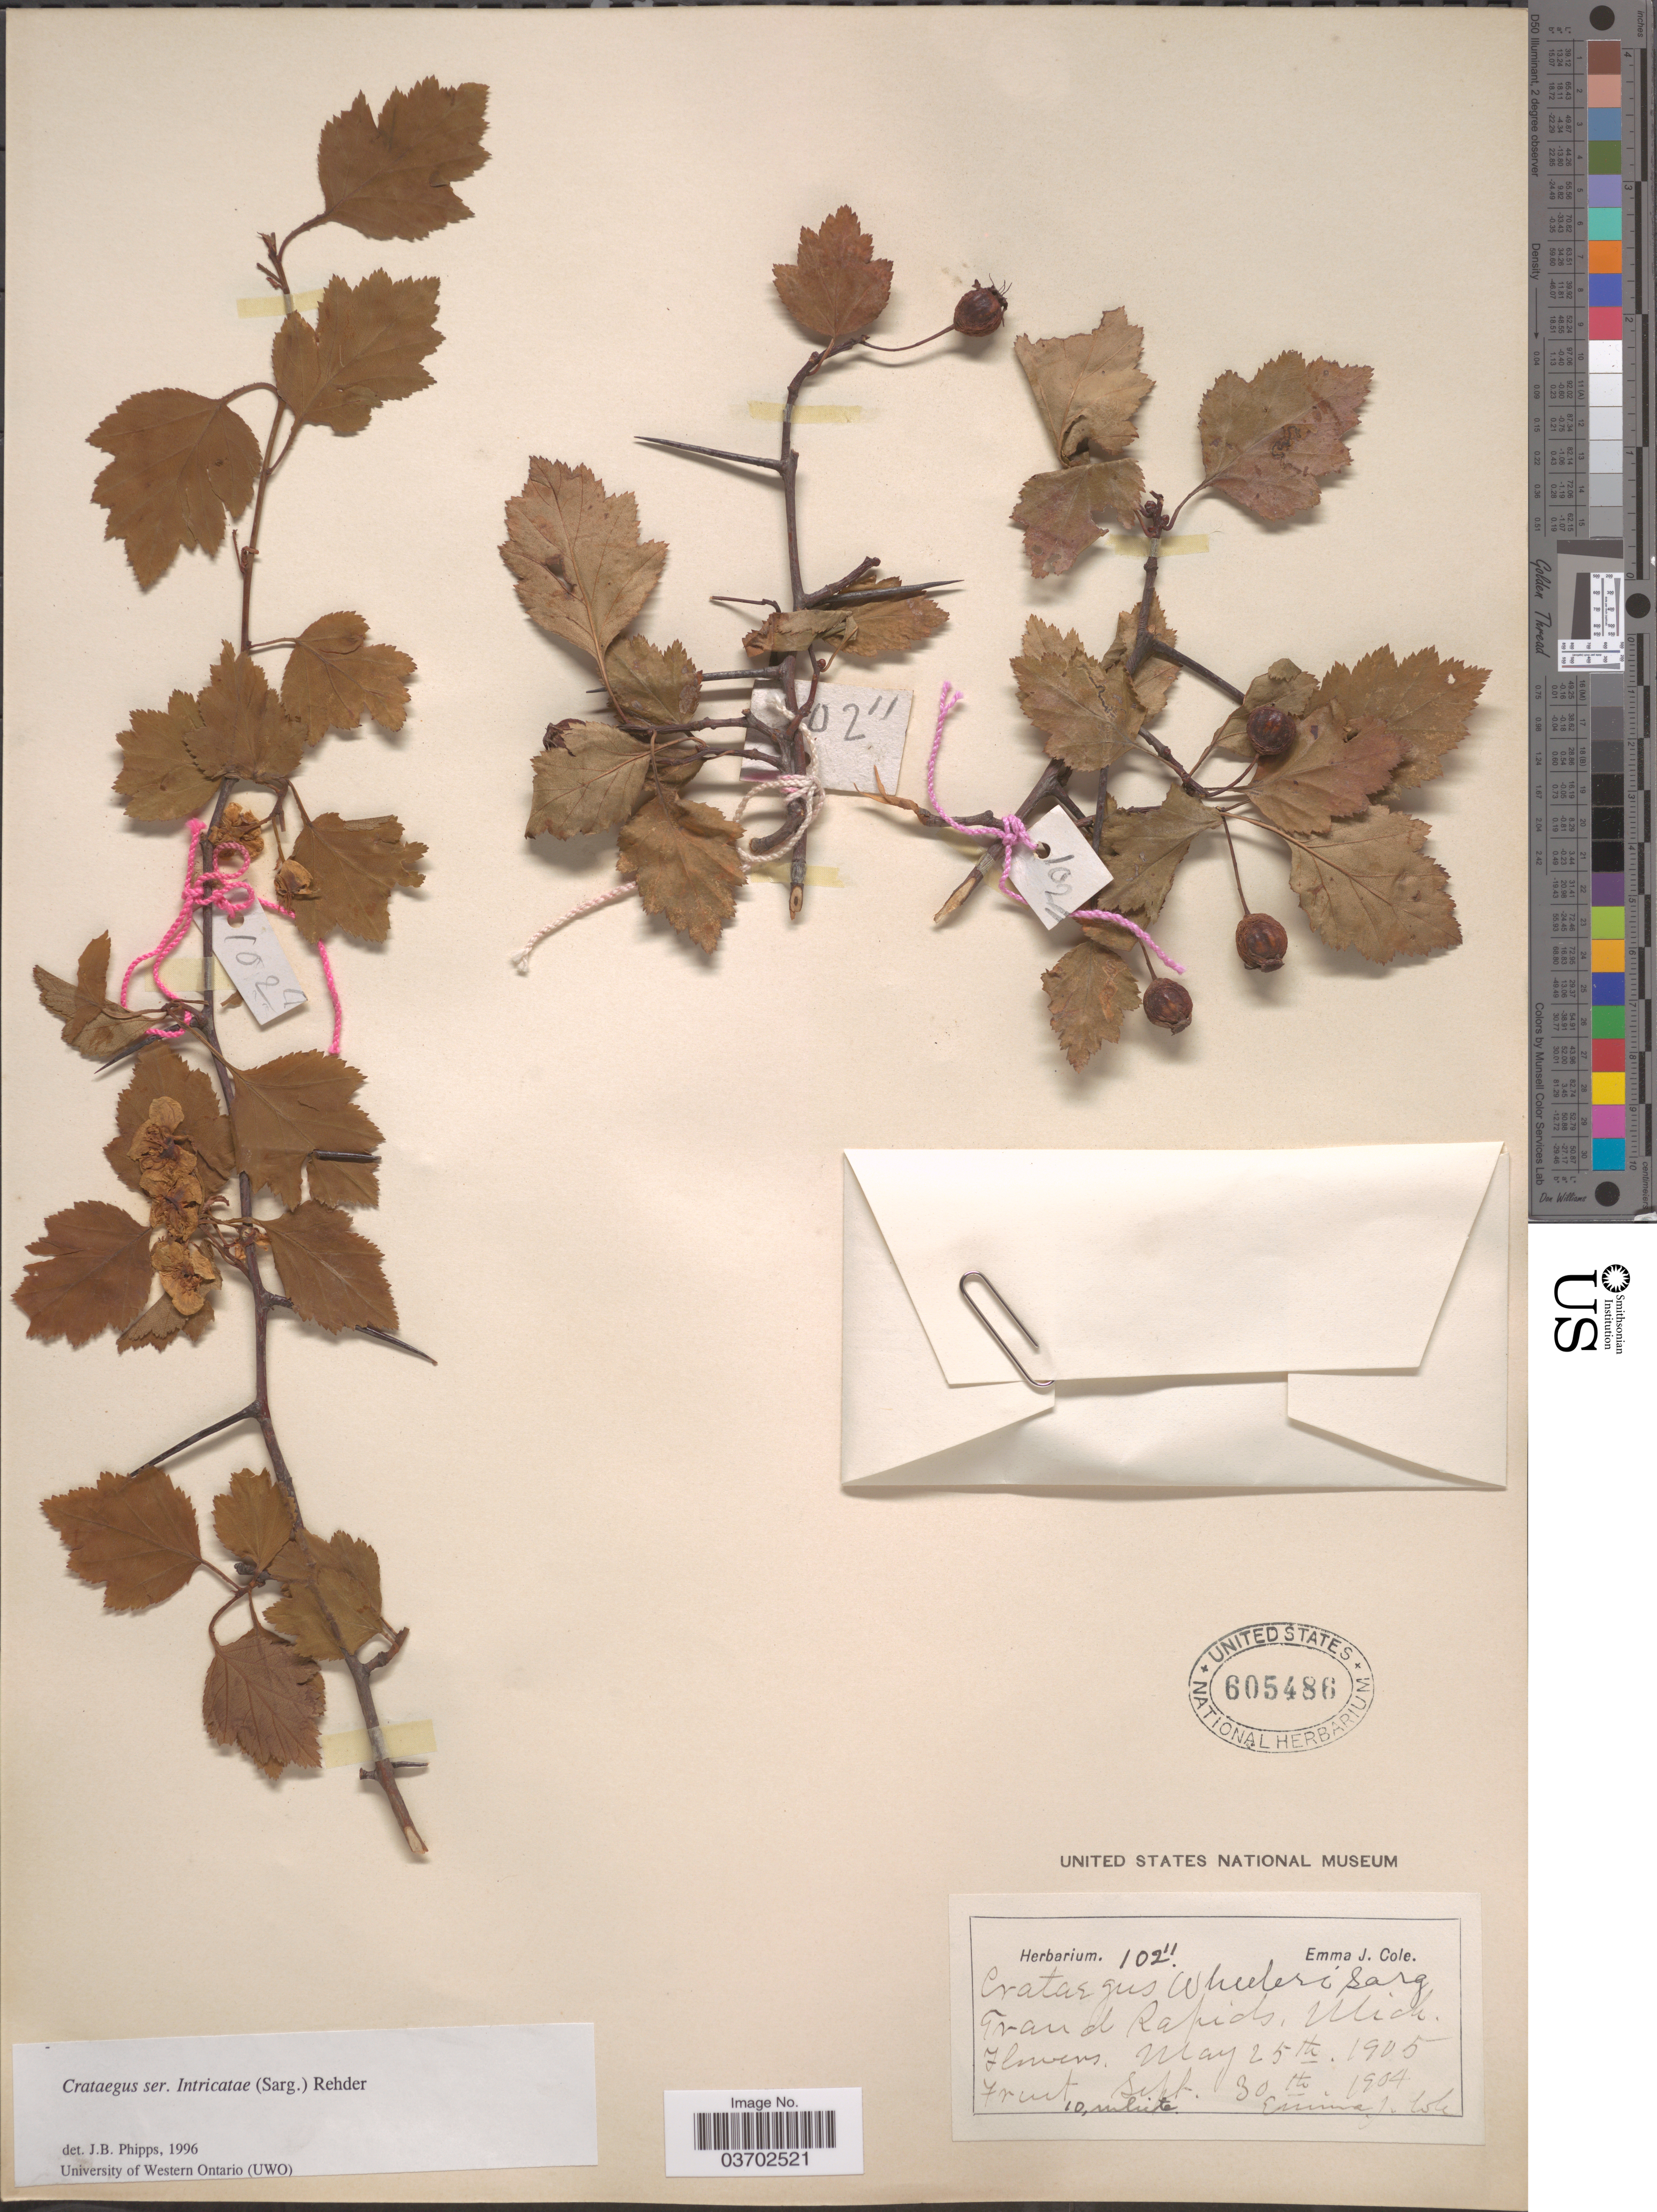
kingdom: Plantae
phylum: Tracheophyta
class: Magnoliopsida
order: Rosales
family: Rosaceae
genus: Crataegus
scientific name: Crataegus wheeleri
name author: A. Nelson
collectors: E. Cole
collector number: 102²*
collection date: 1904-09-30/1905-05-25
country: United States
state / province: Michigan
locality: Grand Rapids.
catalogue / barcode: US 605486